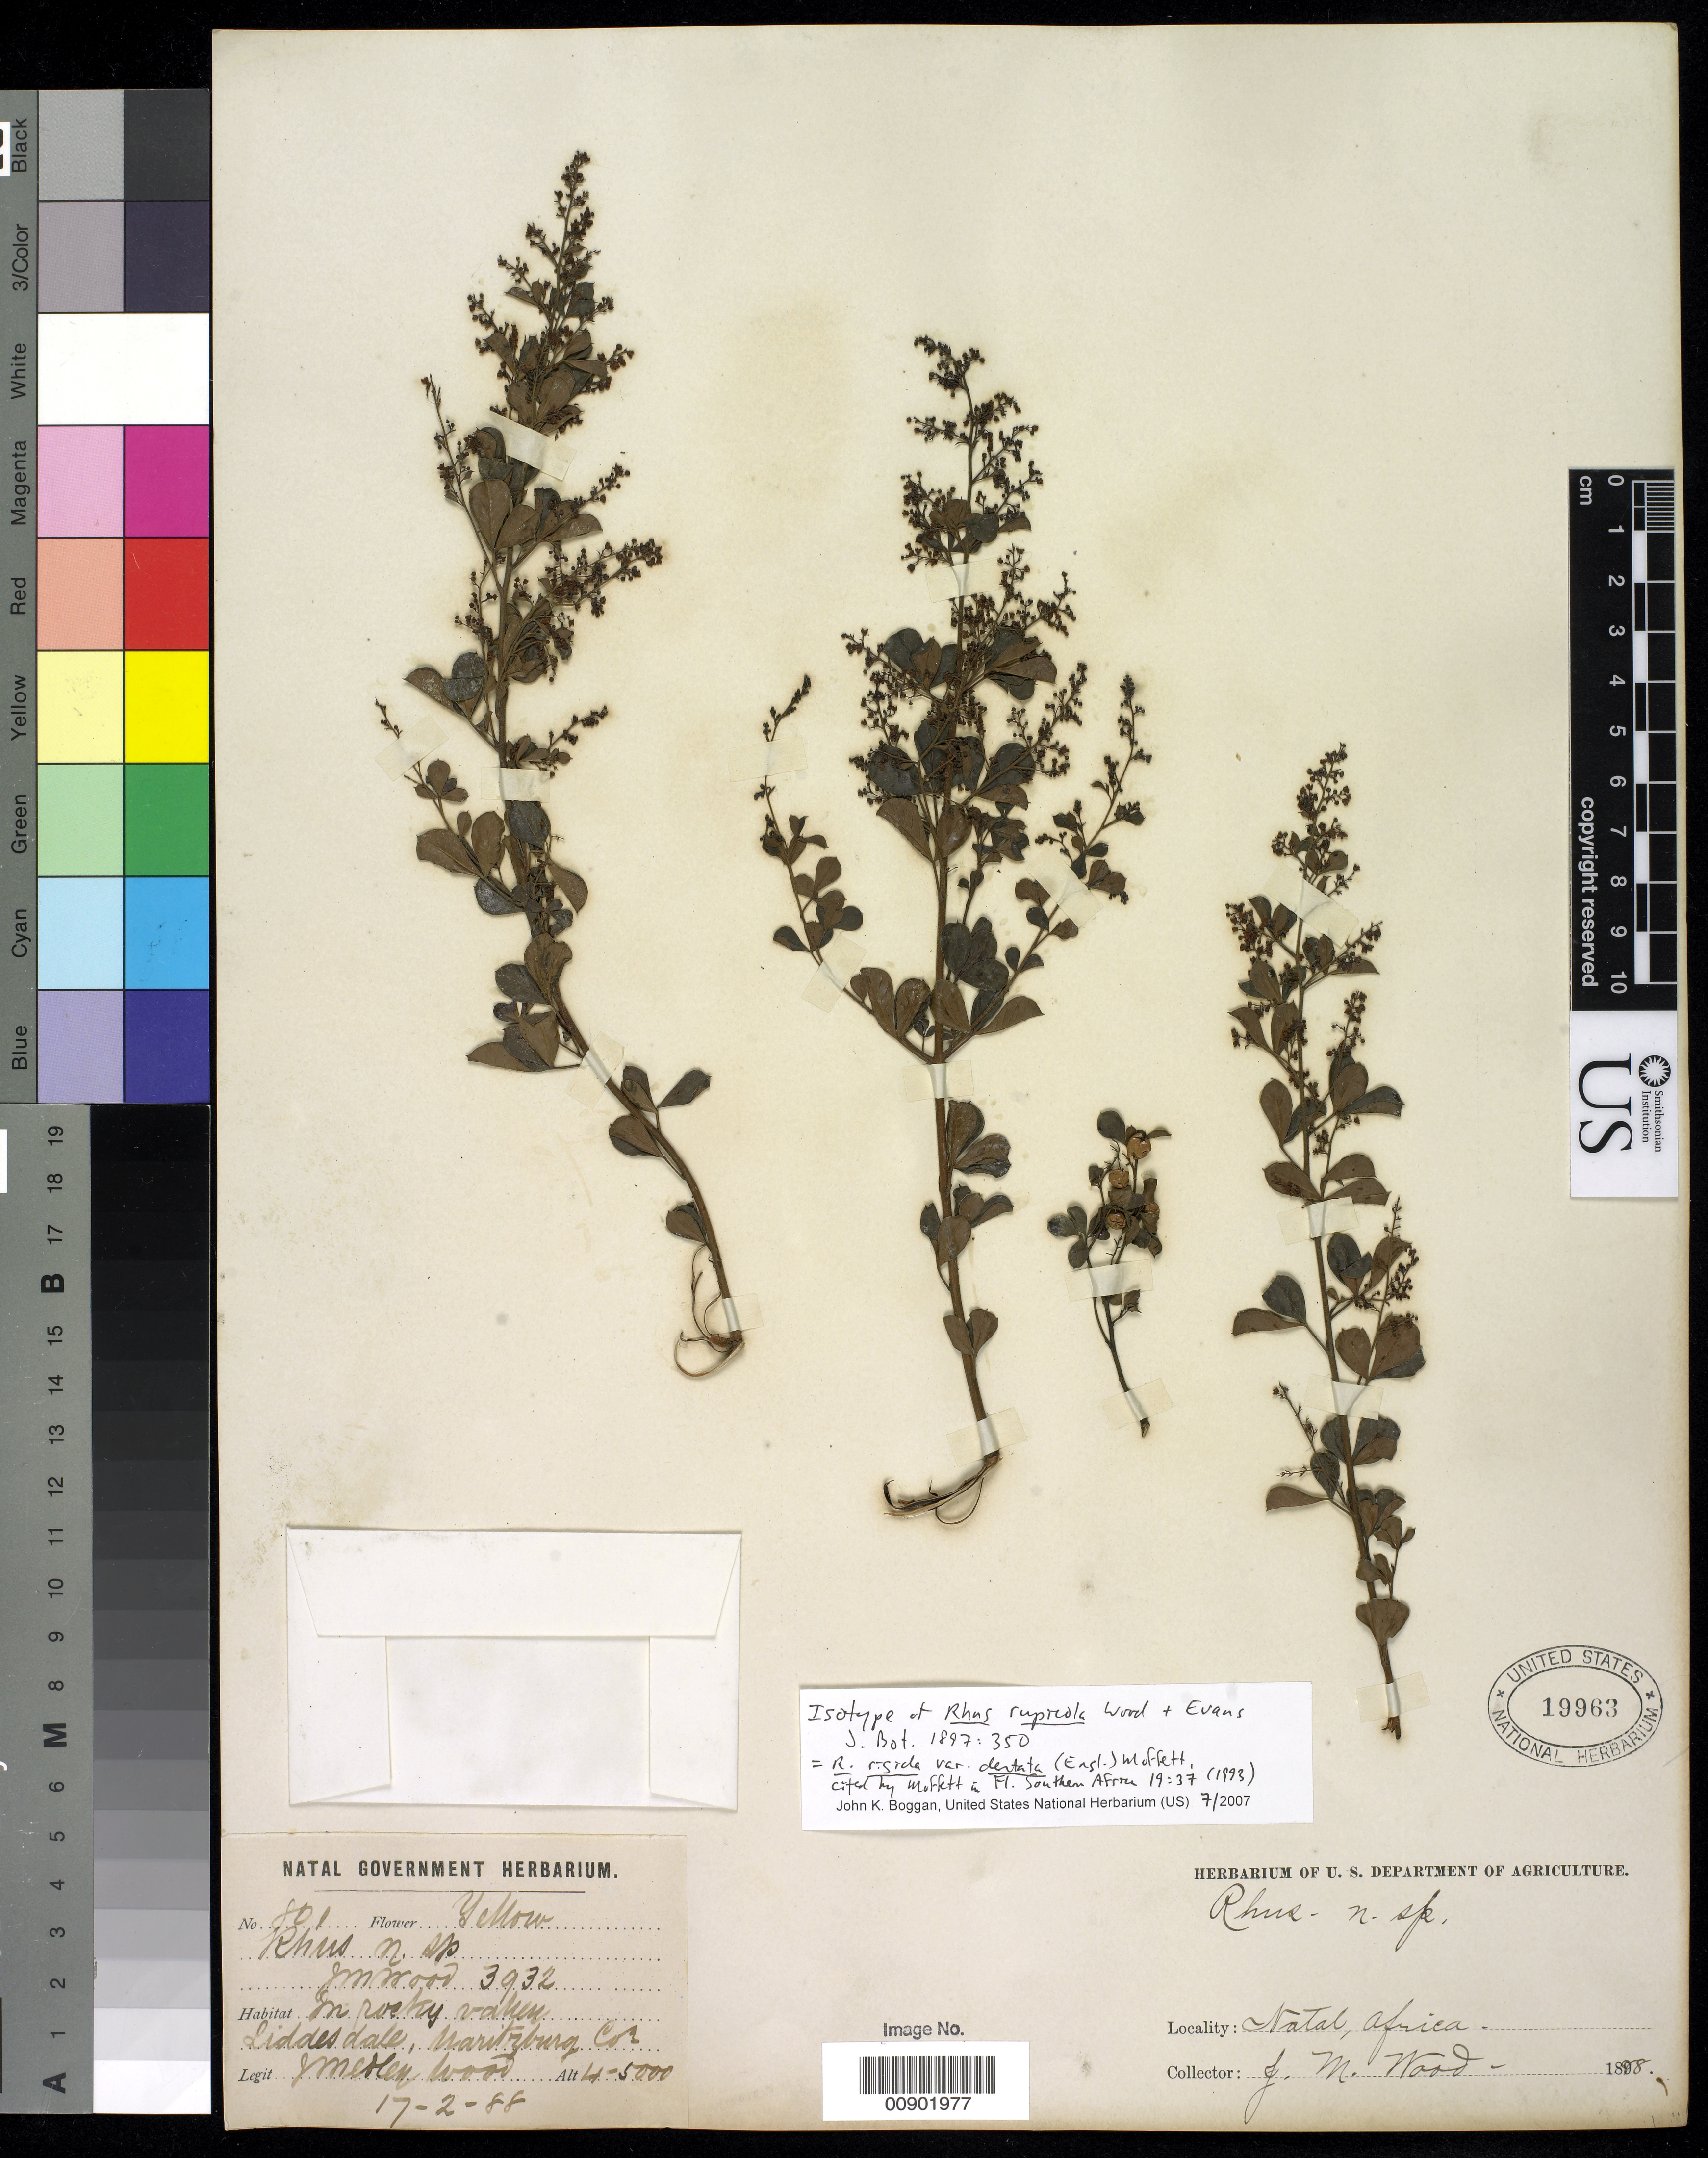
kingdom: Plantae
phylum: Tracheophyta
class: Magnoliopsida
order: Sapindales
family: Anacardiaceae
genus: Rhus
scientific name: Rhus rupicola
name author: J.M. Wood & M.S. Evans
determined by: Boggan, J. K., (US), NMNH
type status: Isotype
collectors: J. M. Wood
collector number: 3932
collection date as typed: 17 Feb 1888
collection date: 1888-02-17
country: South Africa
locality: Liddesdale, Maritzburg Co.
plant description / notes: Currently accepted name as cited by Moffett in Fl. Southern Africa 19: 37 (1993).; Natal Govt. Herbarium no. 801.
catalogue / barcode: US 19963